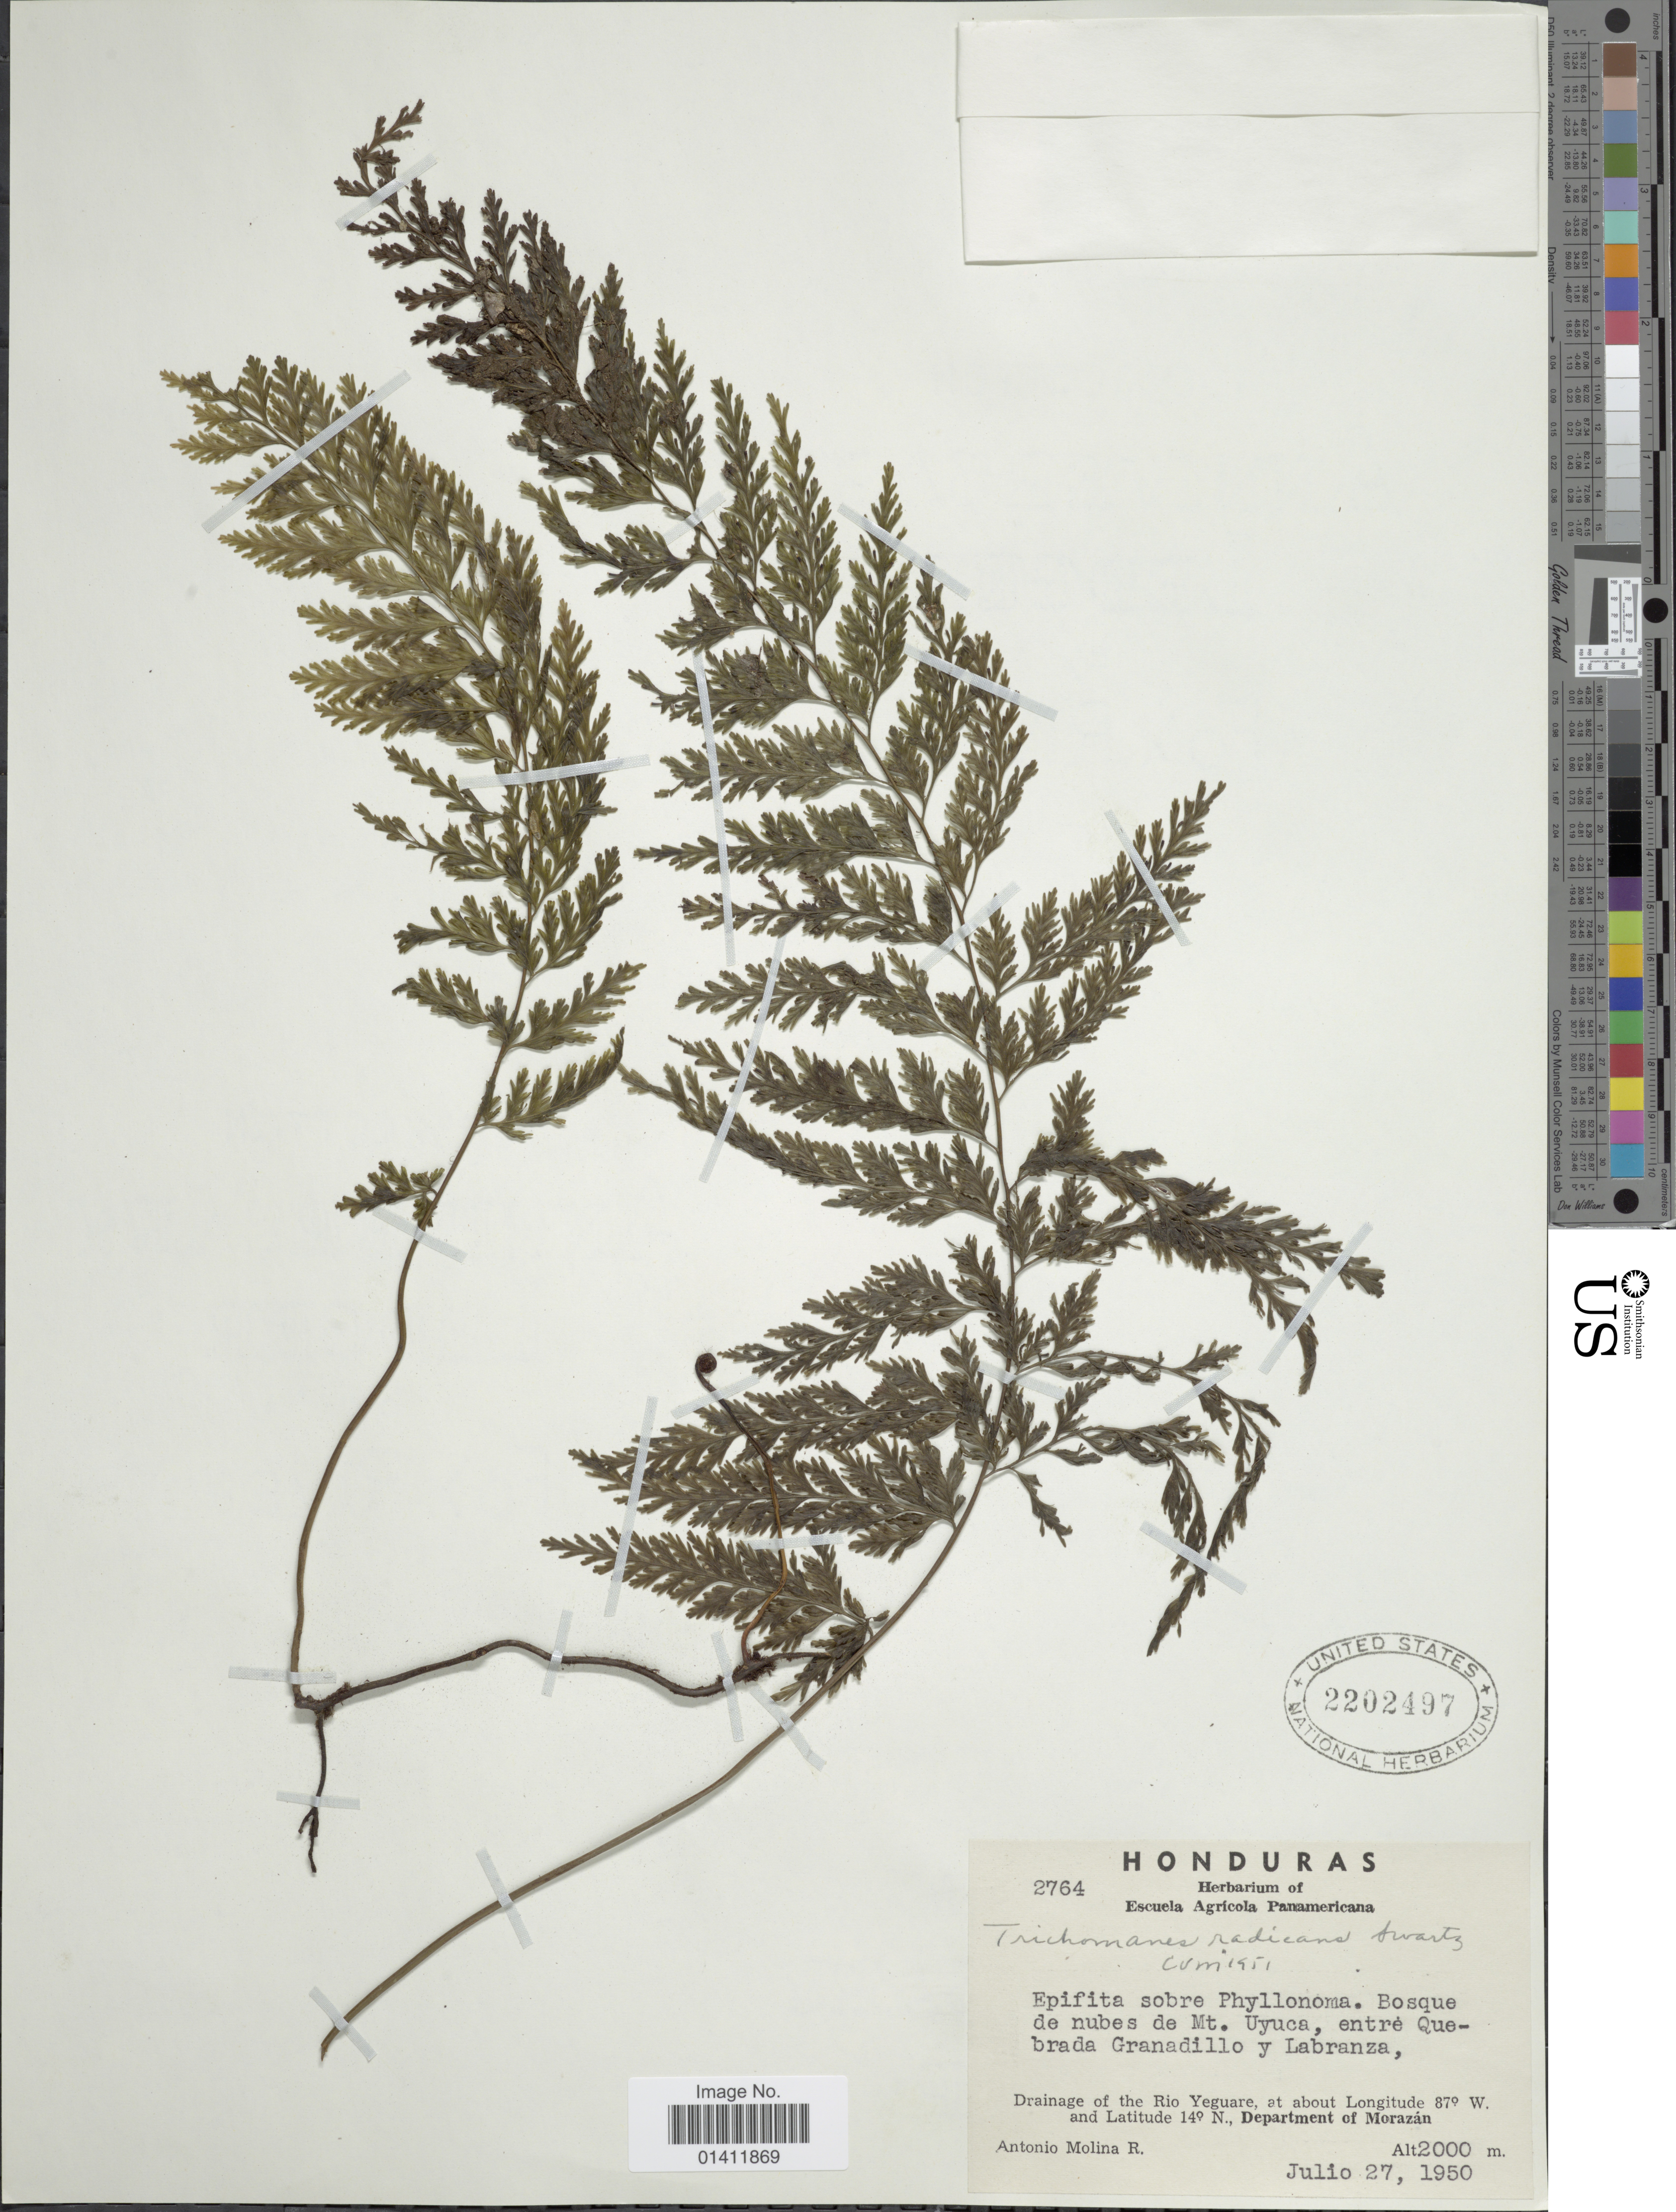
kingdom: Plantae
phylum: Tracheophyta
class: Polypodiopsida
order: Hymenophyllales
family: Hymenophyllaceae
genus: Vandenboschia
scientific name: Vandenboschia radicans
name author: (Sw.) Copel.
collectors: A. Molina R.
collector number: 2764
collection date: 1950-07-27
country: Honduras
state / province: Fco. Morazán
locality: Drainage of the Rio Yeguare. Department of Morazan.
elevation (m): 2000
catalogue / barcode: US 2202497